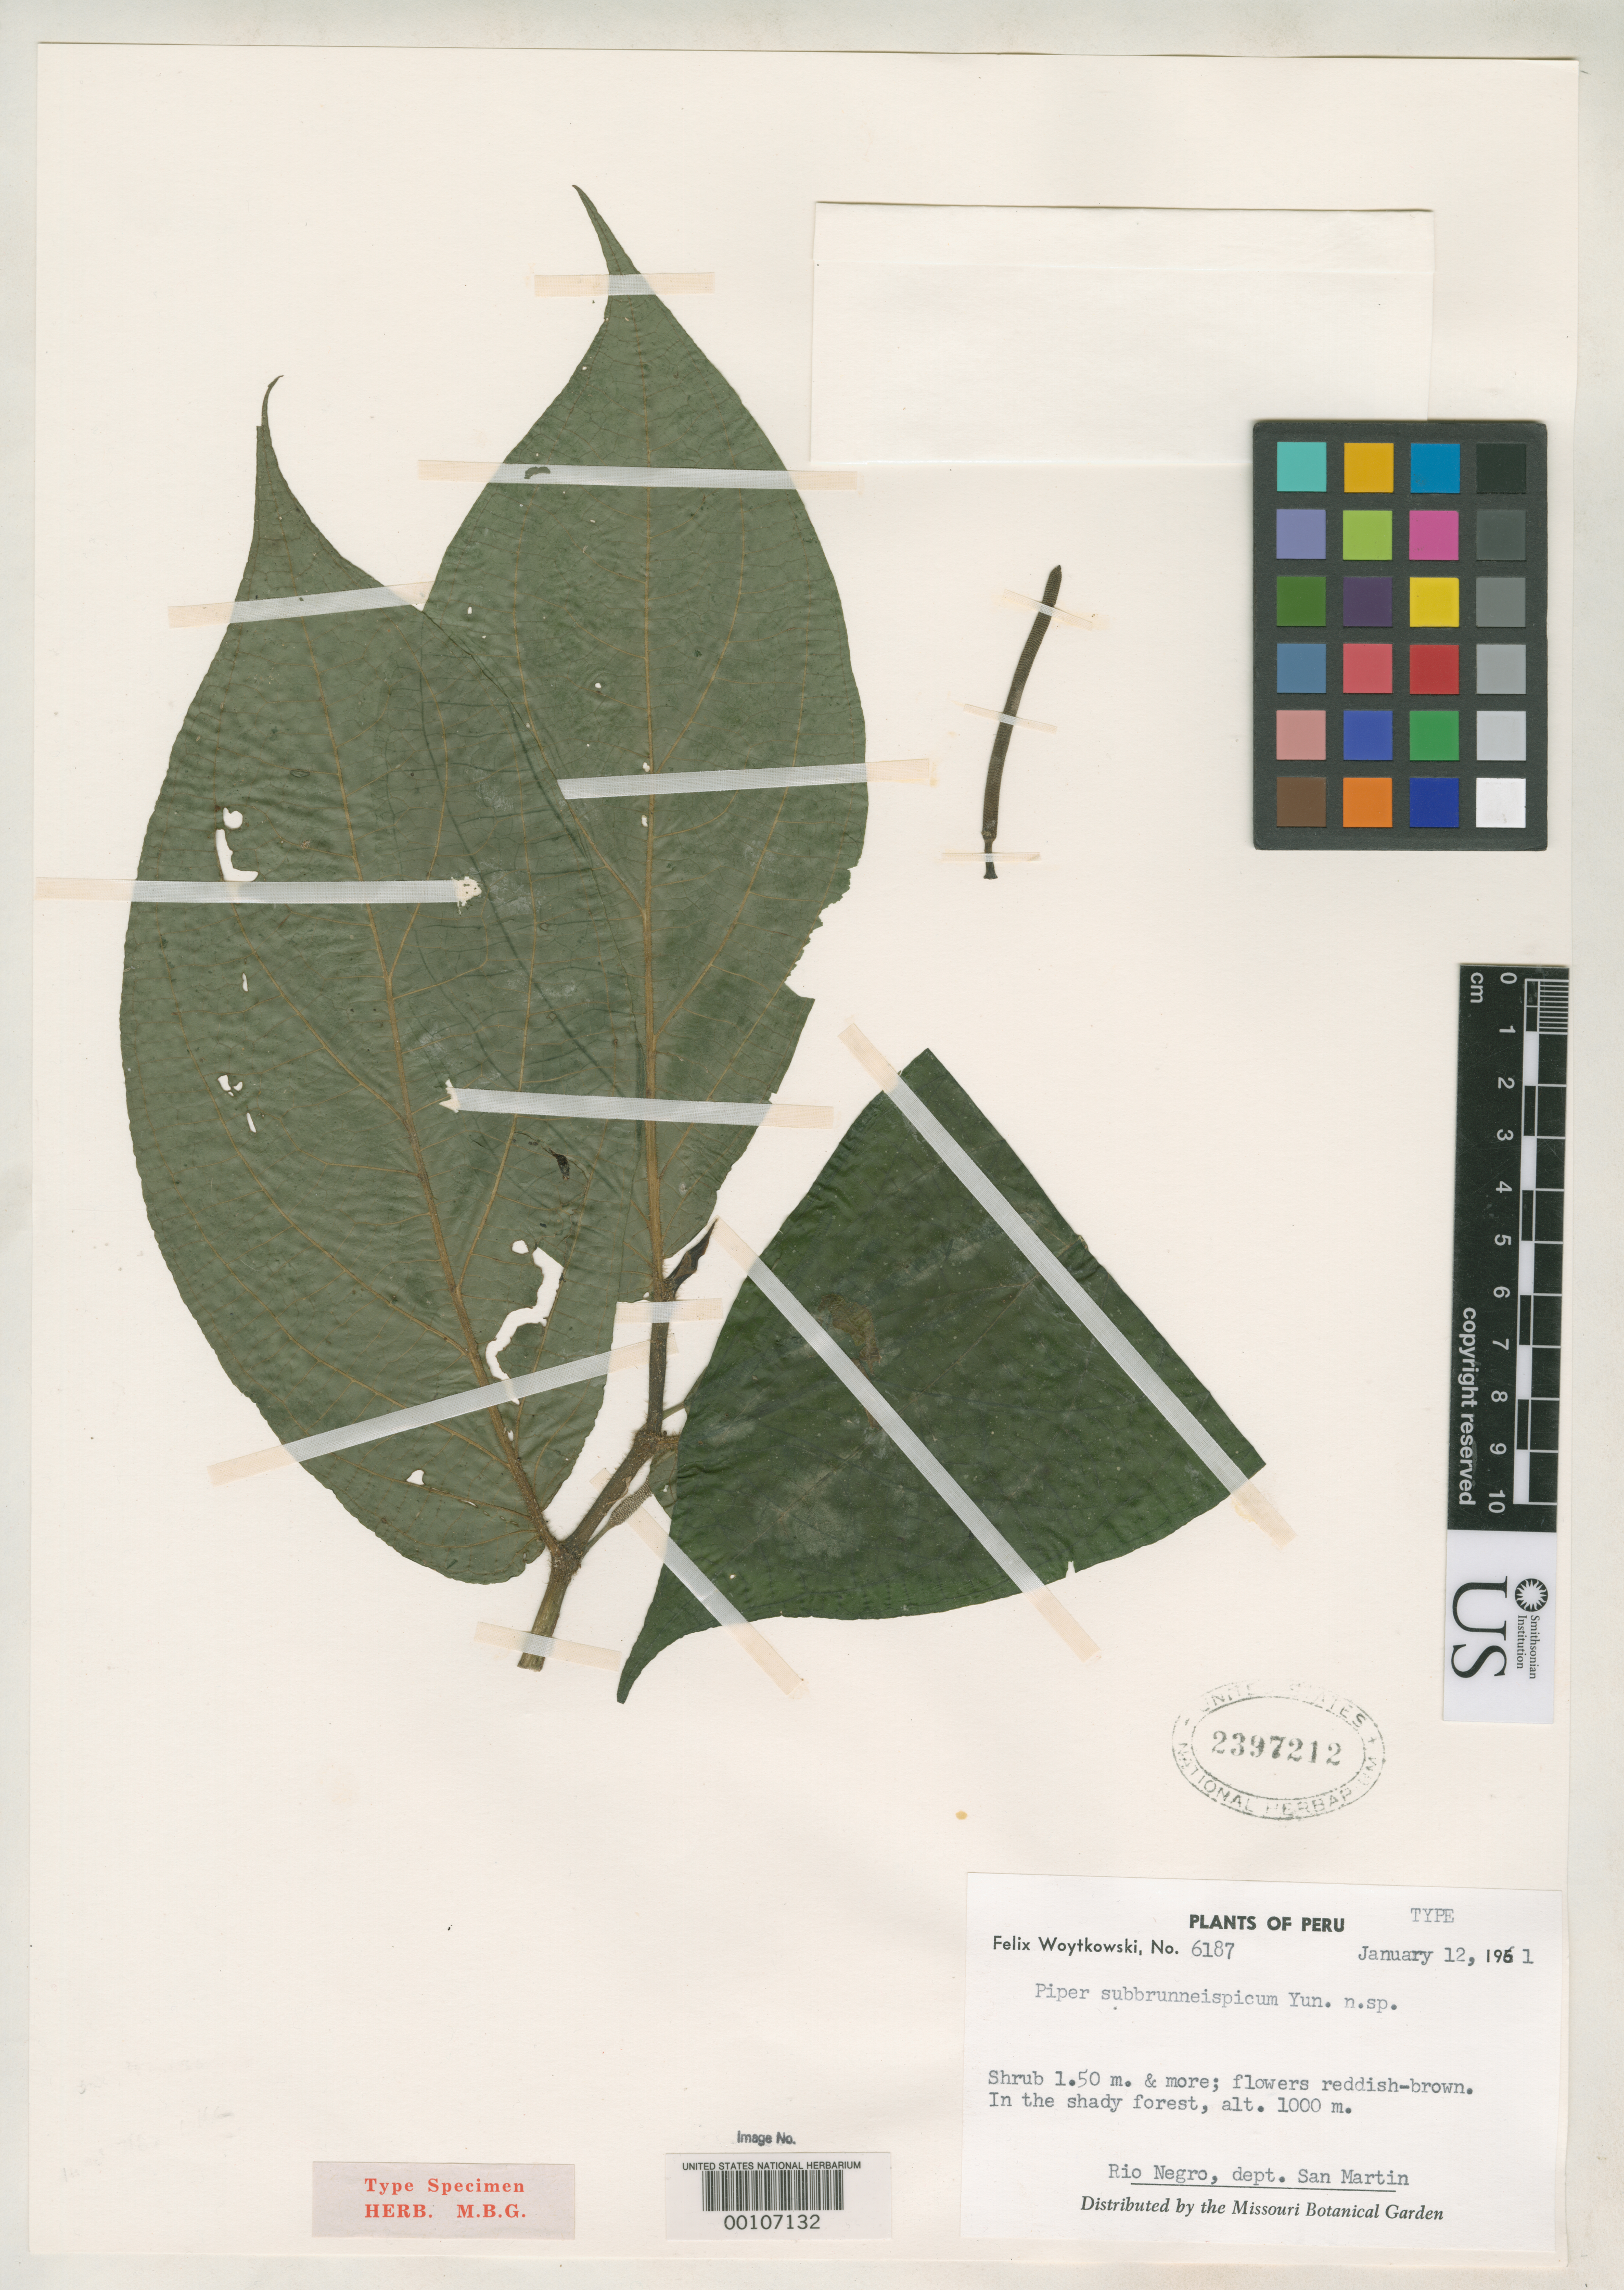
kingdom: Plantae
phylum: Tracheophyta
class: Magnoliopsida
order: Piperales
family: Piperaceae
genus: Piper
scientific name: Piper subbrunneispicum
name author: Yunck.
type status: Isotype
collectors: F. Woytkowski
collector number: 6187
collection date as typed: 12 Jan 1961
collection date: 1961-01-12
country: Peru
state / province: San Martín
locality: Rio Negro.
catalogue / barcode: US 2397212